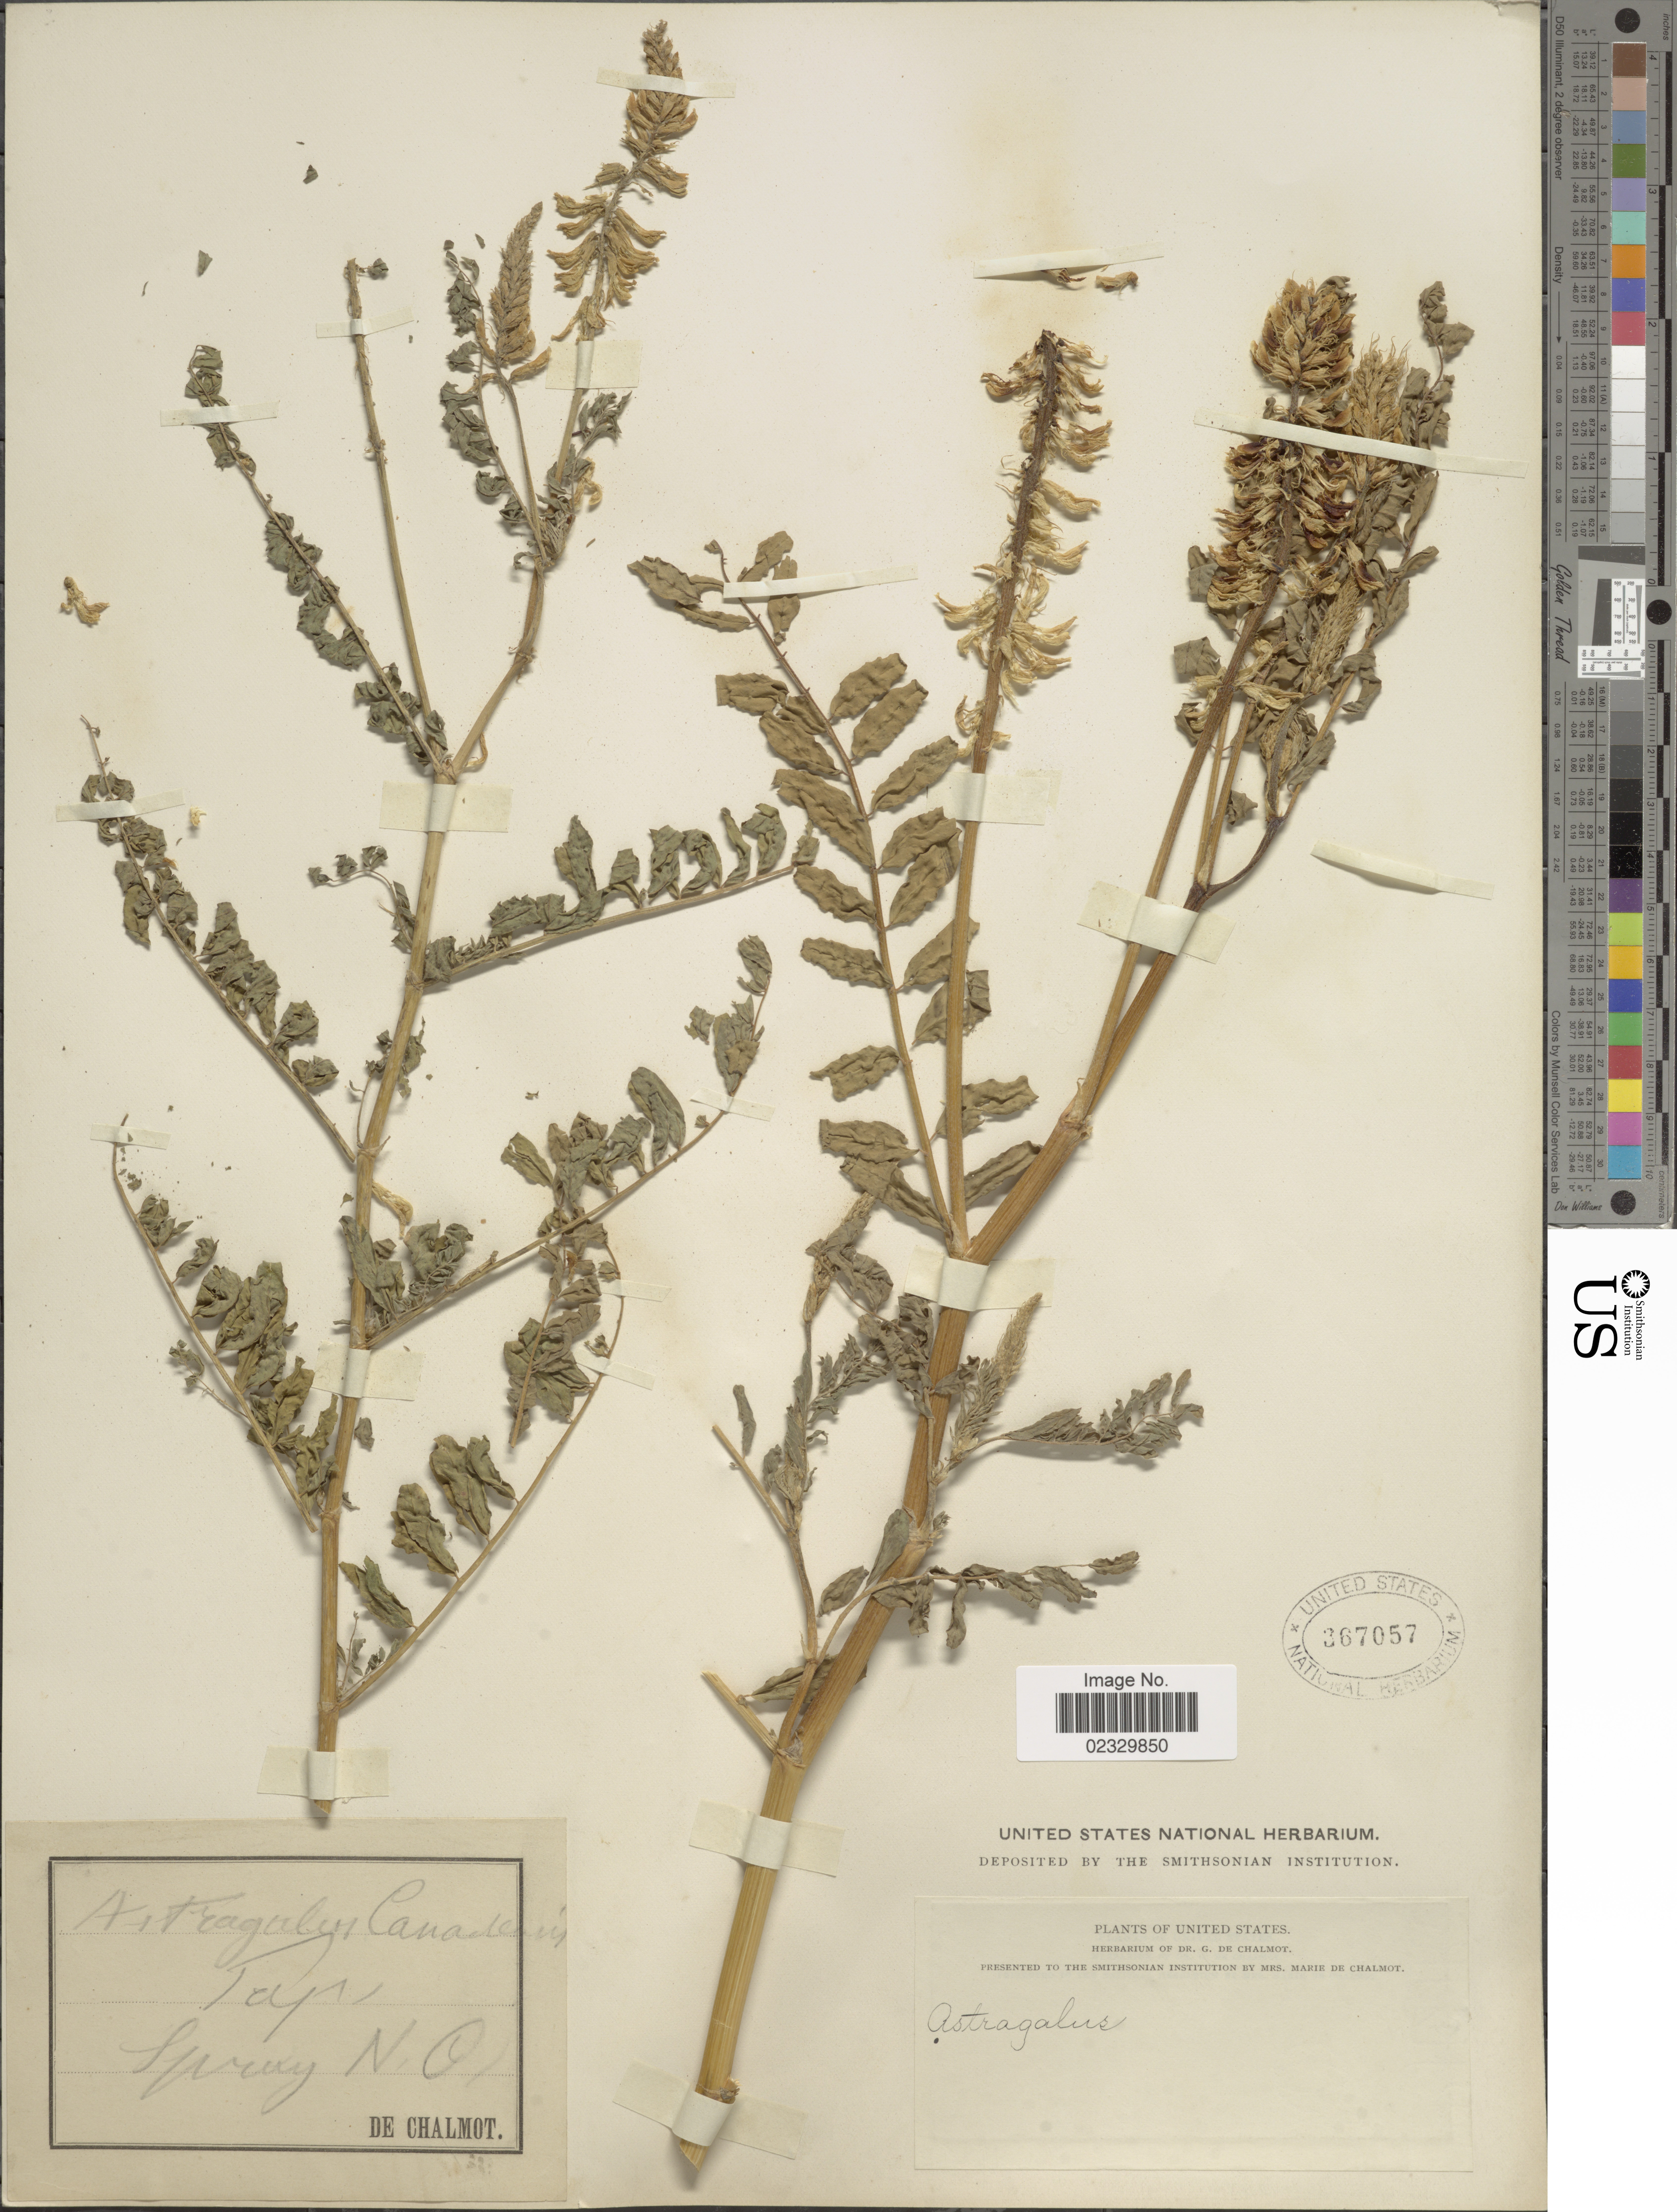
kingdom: Plantae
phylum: Tracheophyta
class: Magnoliopsida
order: Fabales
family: Fabaceae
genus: Astragalus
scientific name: Astragalus canadensis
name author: L.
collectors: G. de Chaliot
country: United States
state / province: North Carolina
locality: Spray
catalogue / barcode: US 367057